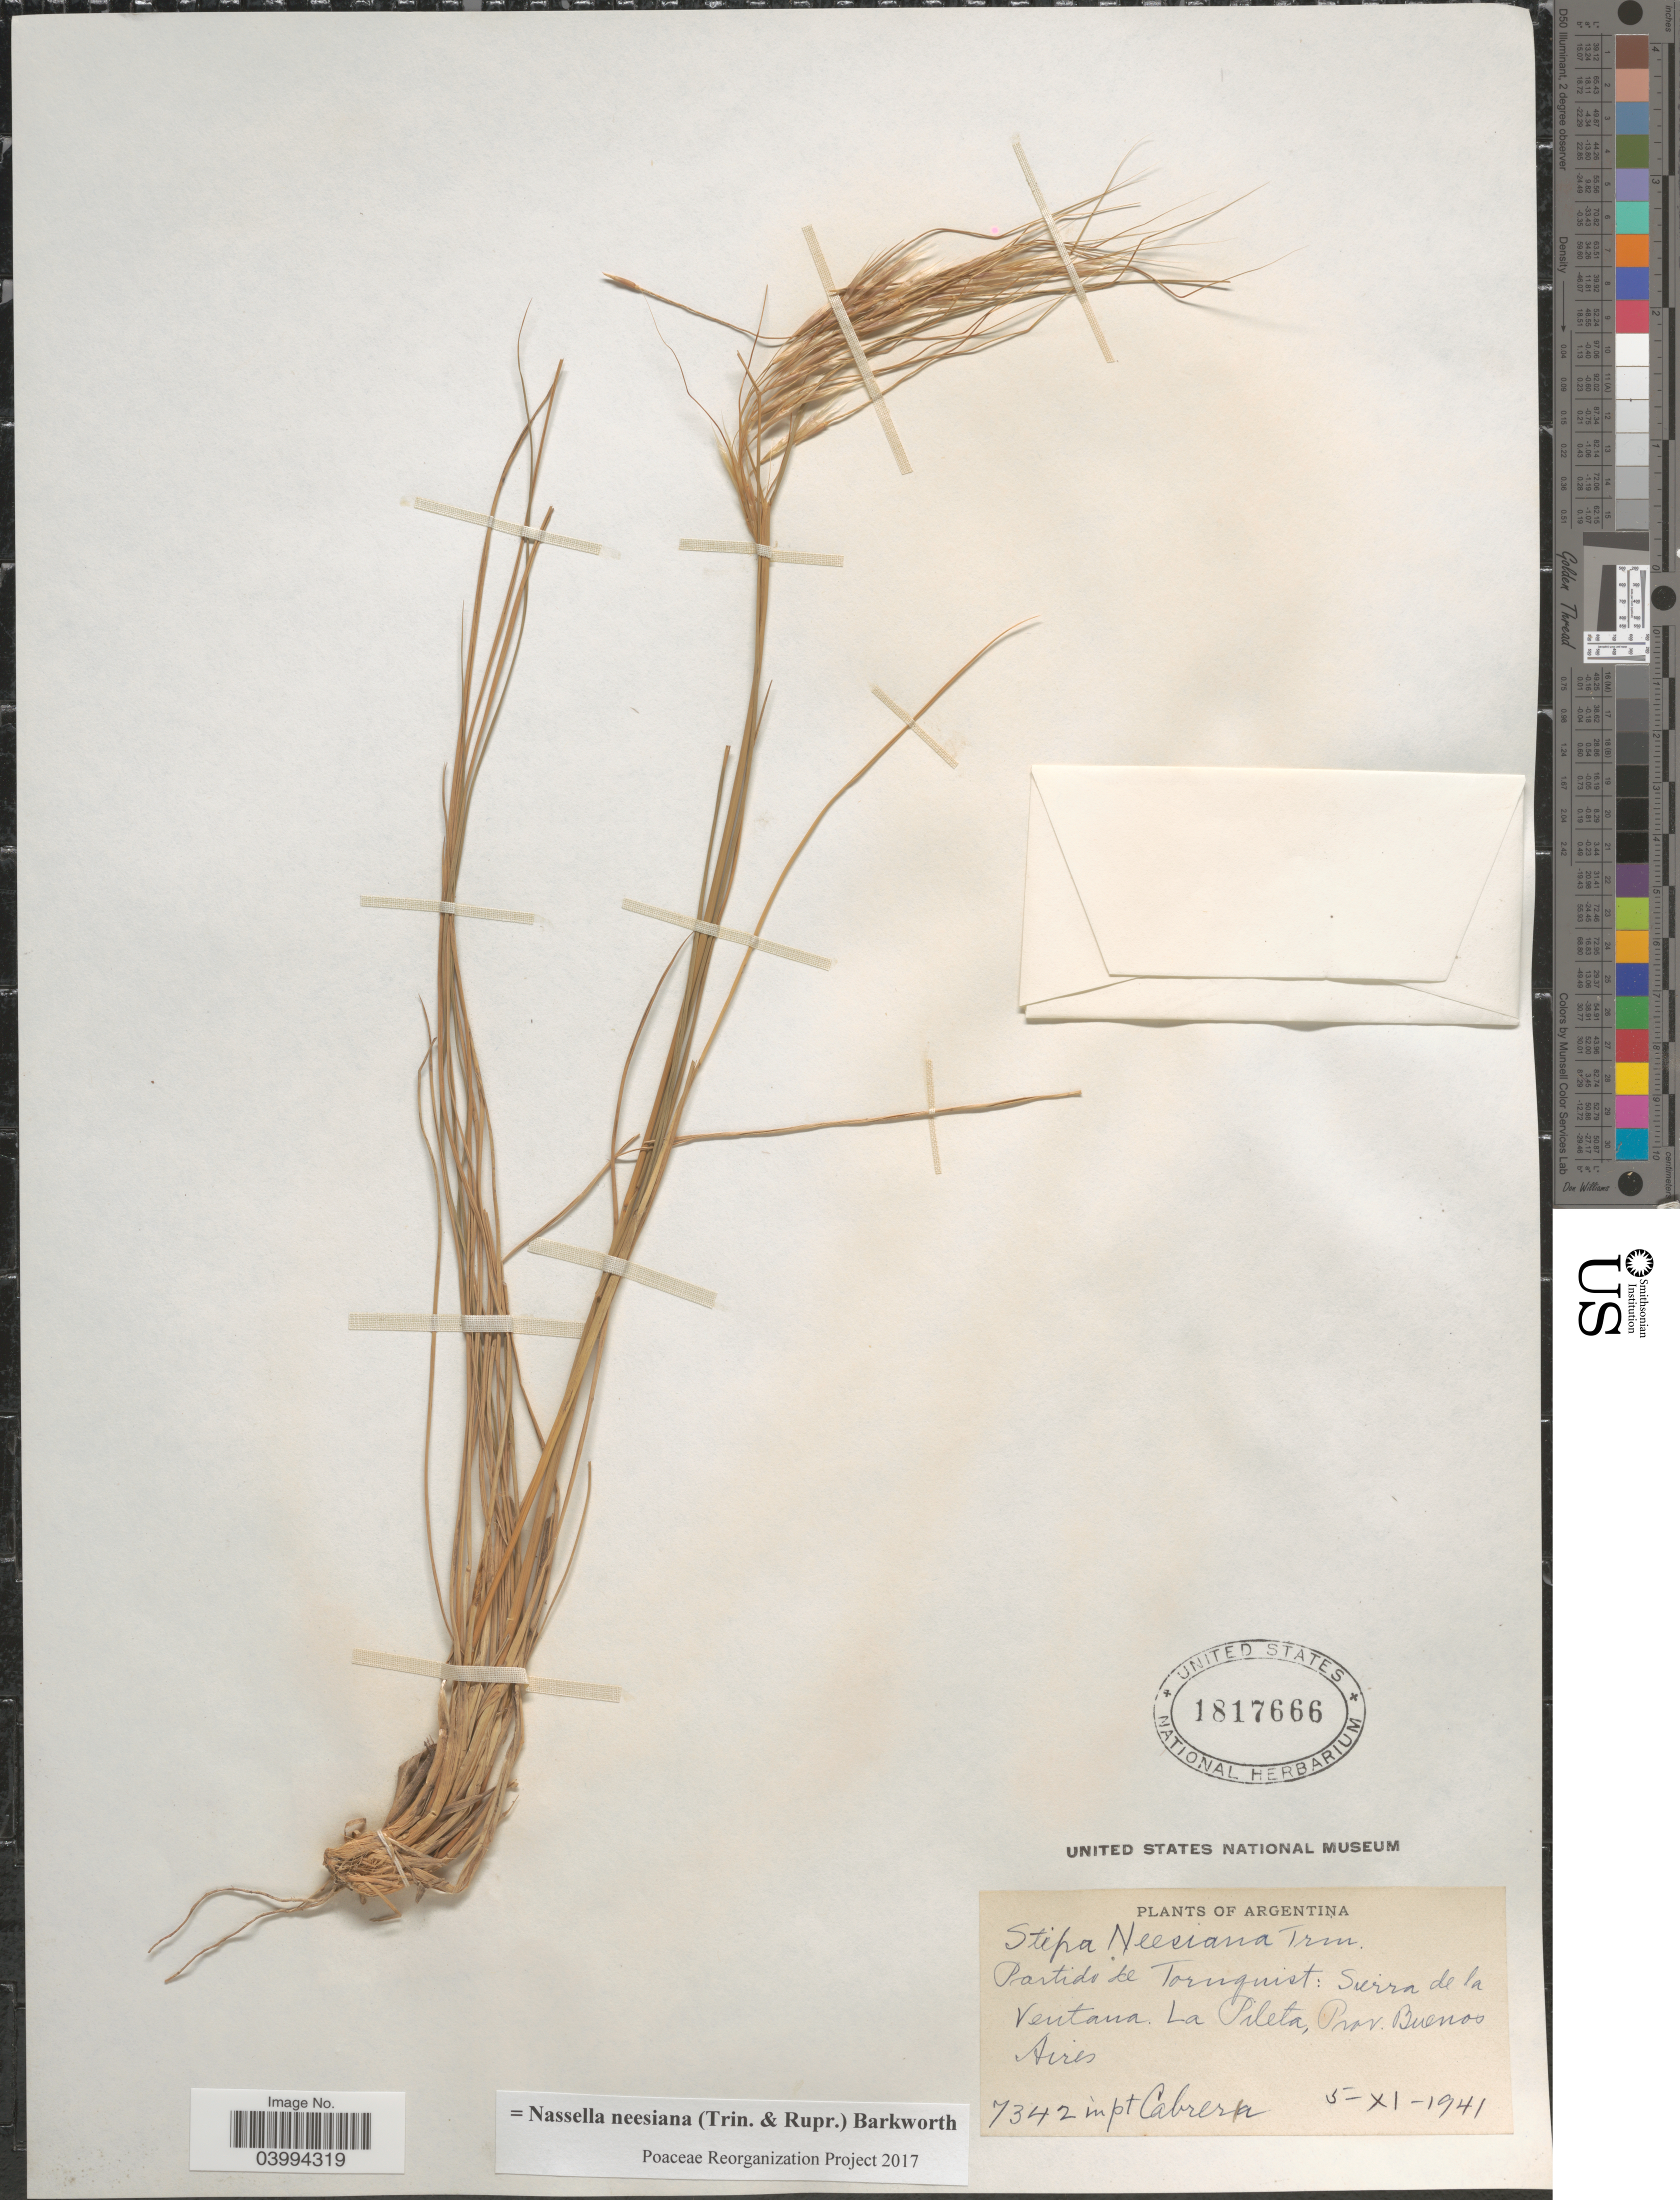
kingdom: Plantae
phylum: Tracheophyta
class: Liliopsida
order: Poales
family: Poaceae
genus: Nassella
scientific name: Nassella neesiana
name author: (Trin. & Rupr.) Barkworth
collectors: Cabrera, --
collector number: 7342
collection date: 1941-11-05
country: Argentina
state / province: Buenos Aires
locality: Partido de Tornquist: Sierra de la Ventana. La Pileta.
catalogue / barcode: US 1817666